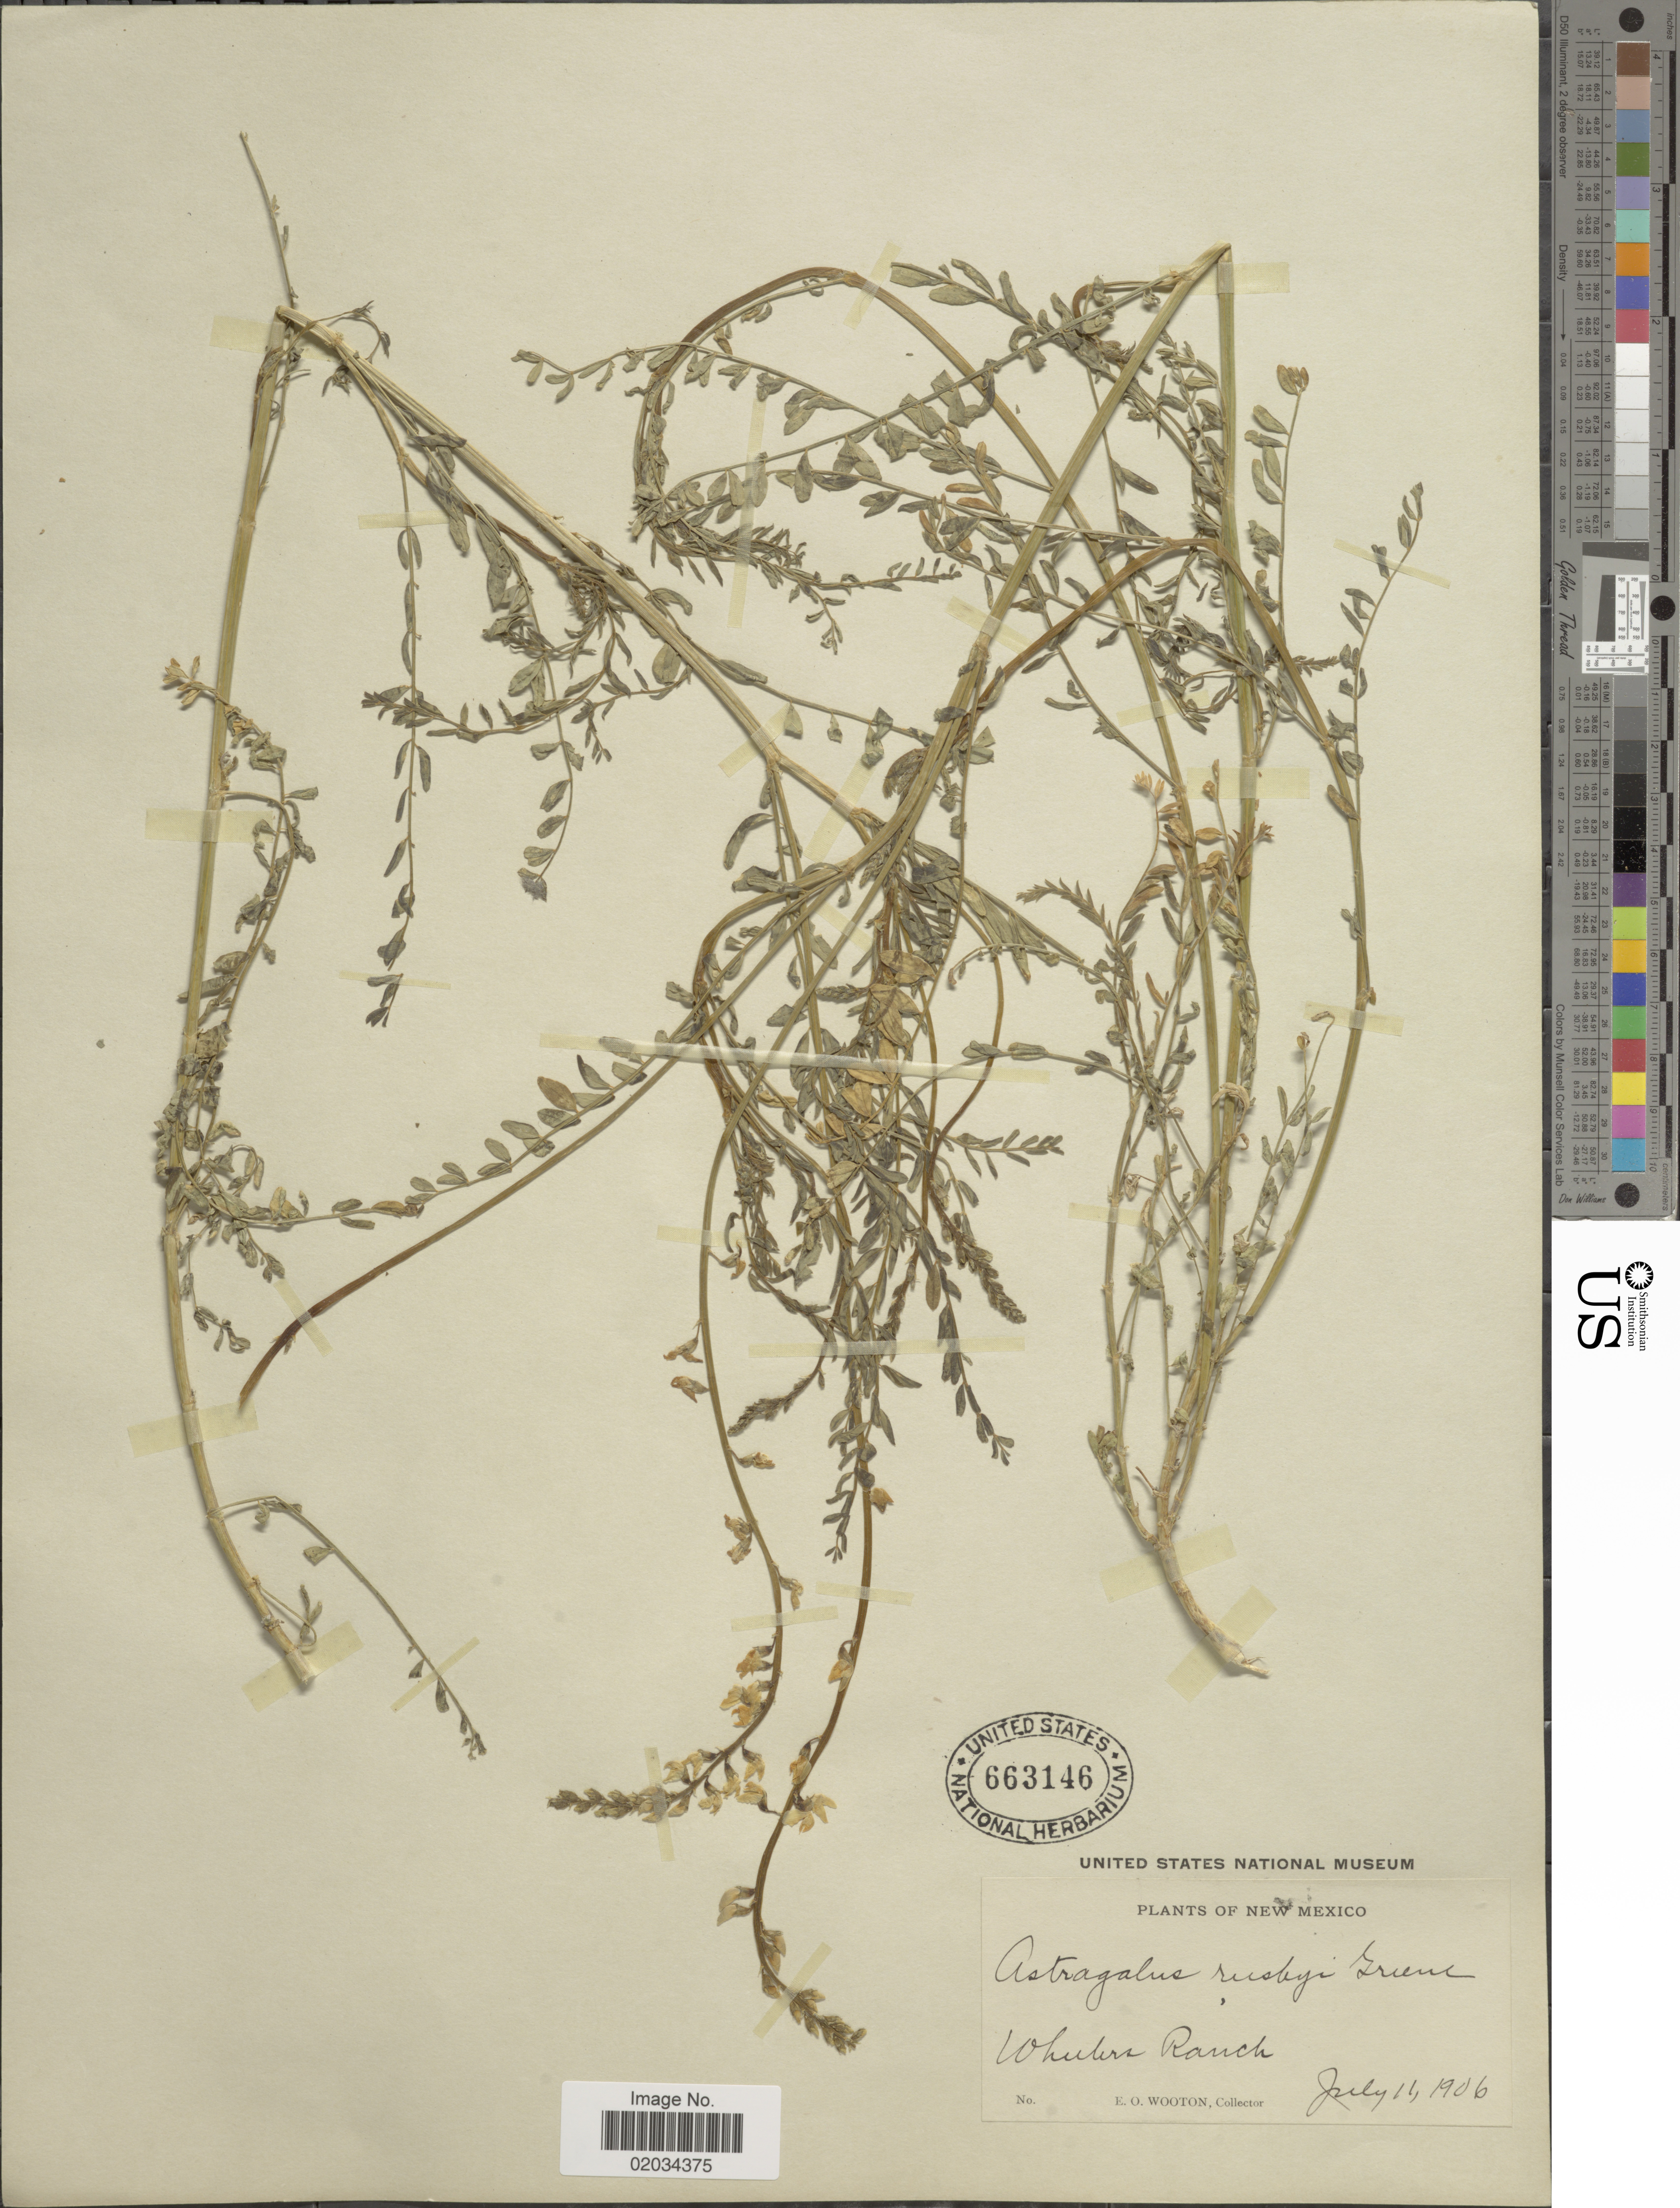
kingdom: Plantae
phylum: Tracheophyta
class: Magnoliopsida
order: Fabales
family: Fabaceae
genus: Astragalus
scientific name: Astragalus rusbyi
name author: Greene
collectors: E. O. Wooton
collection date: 1906-07-11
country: United States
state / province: New Mexico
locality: Wheelers Ranch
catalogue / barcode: US 663146